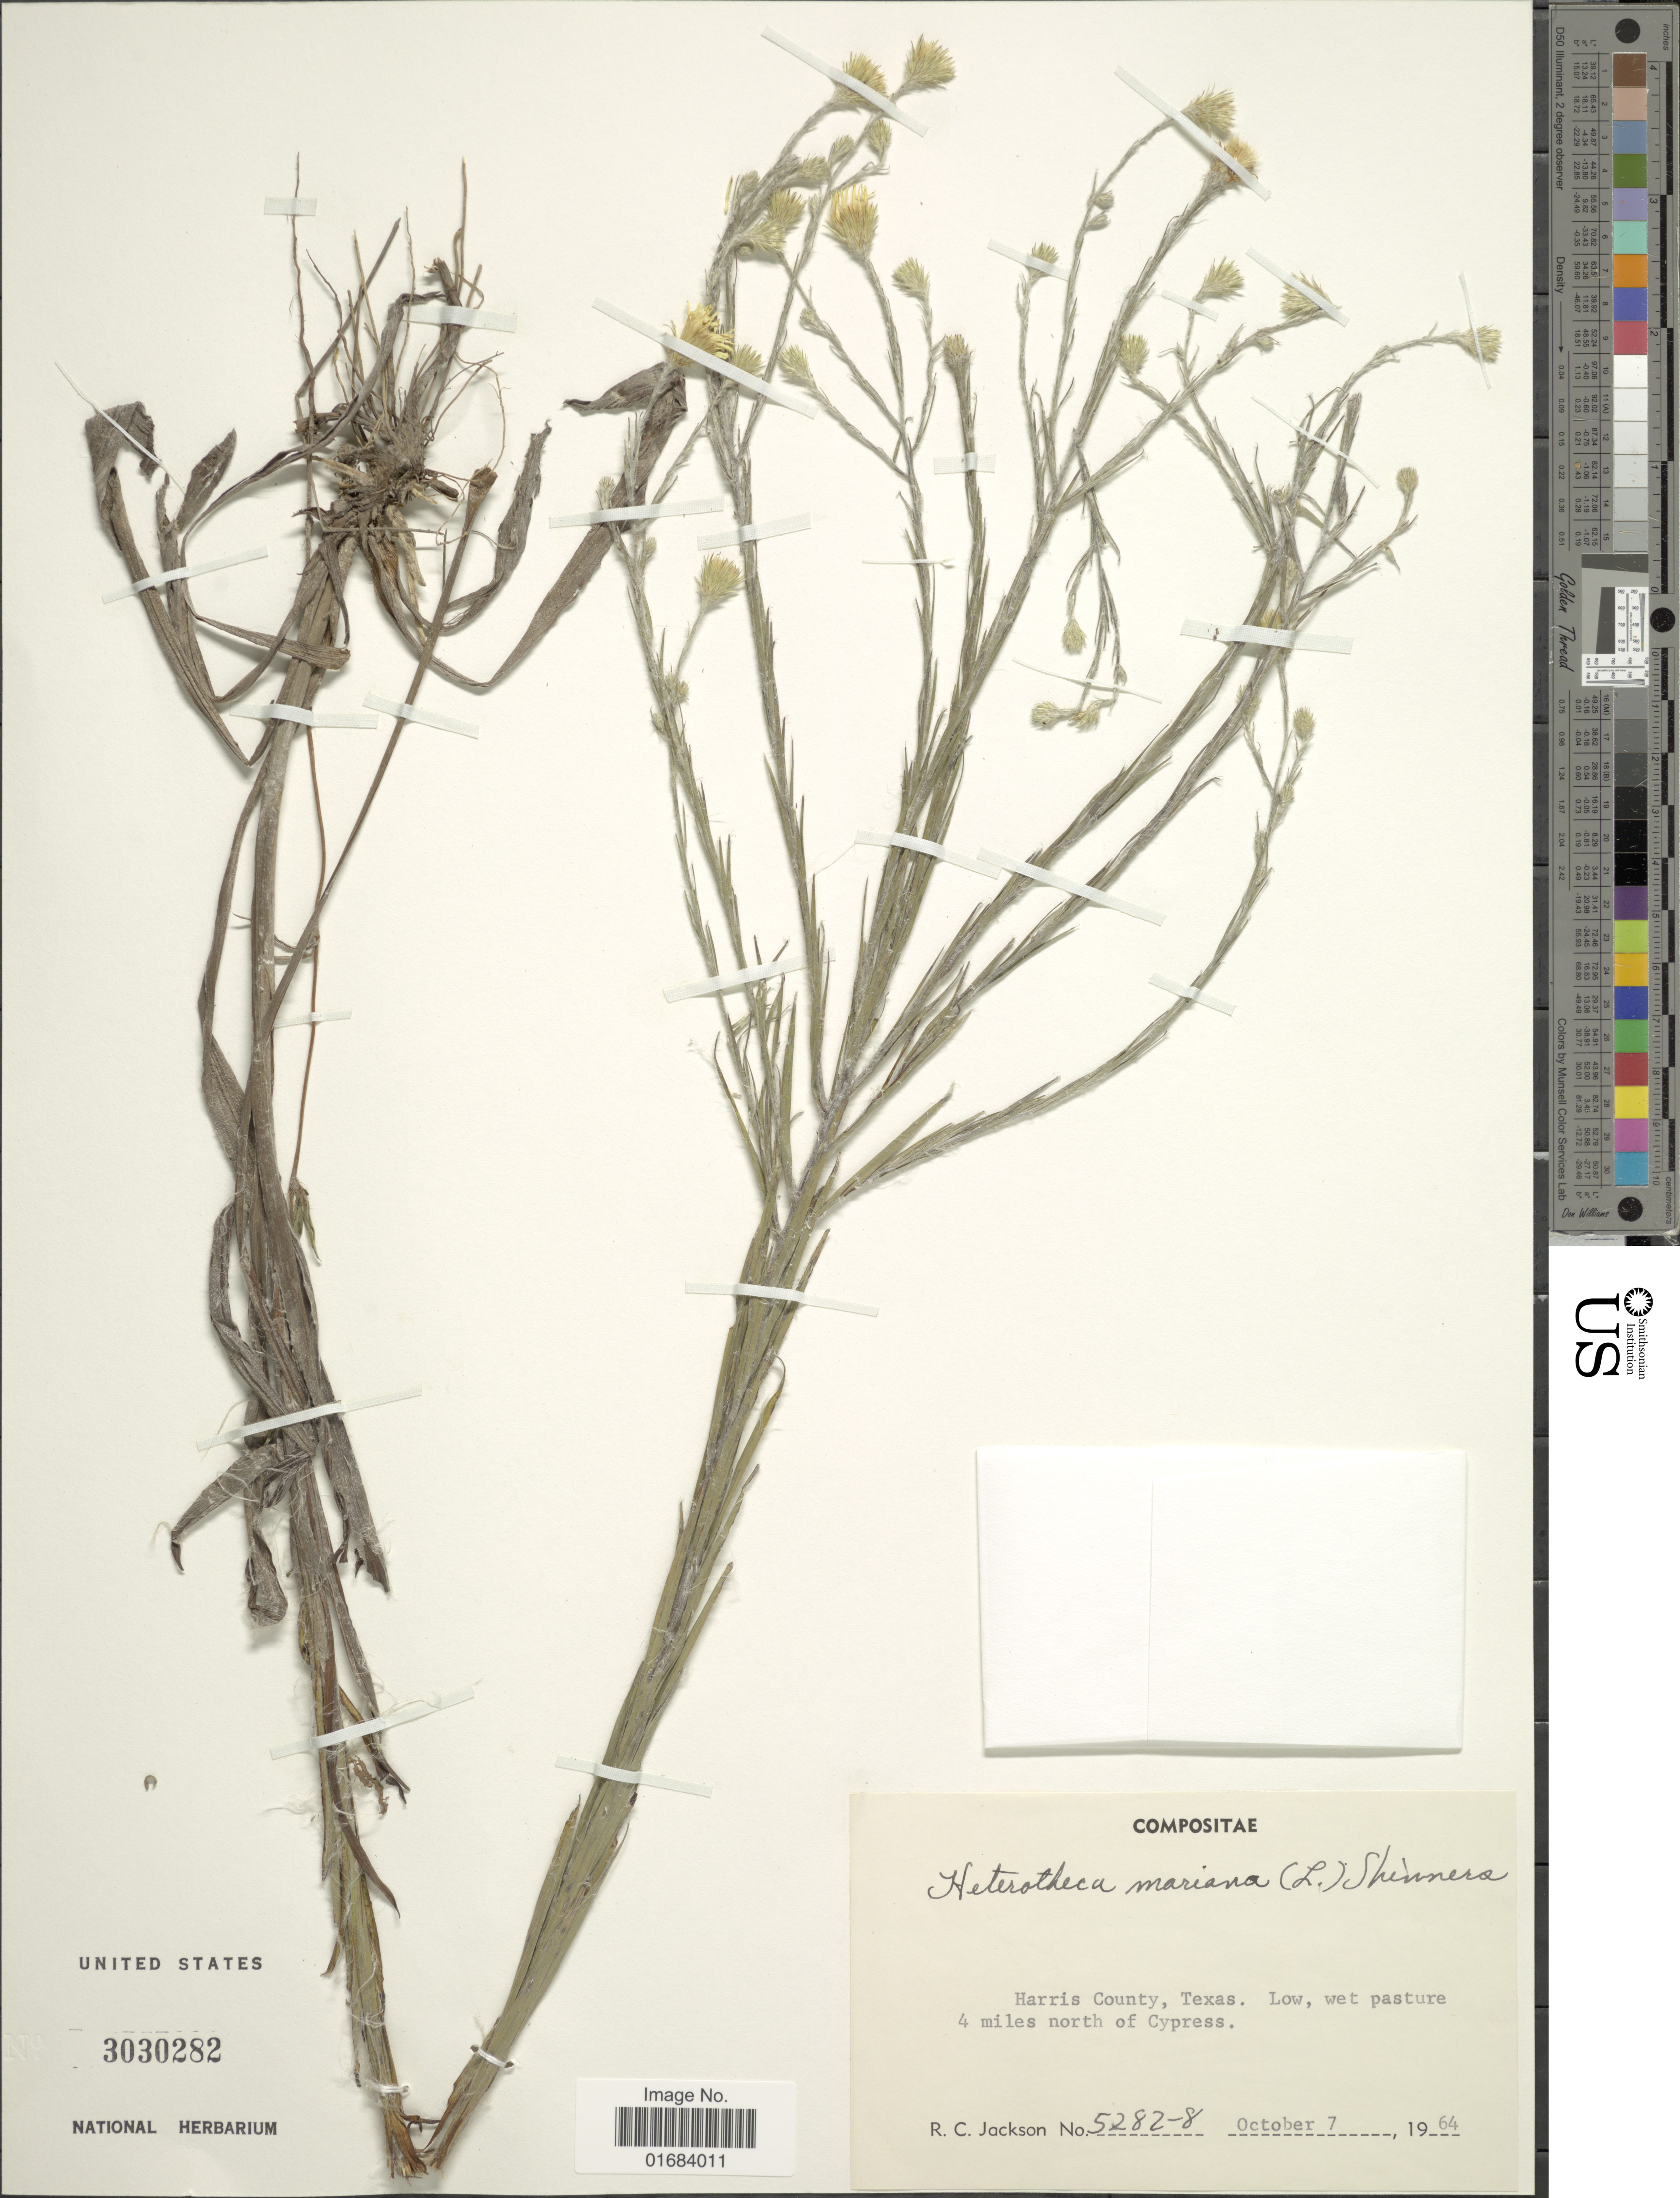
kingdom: Plantae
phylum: Tracheophyta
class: Magnoliopsida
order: Asterales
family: Asteraceae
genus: Pityopsis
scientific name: Pityopsis microcephala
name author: Small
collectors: R. C. Jackson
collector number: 5282-8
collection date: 1964-10-07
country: United States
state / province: Texas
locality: Harris County, 4 miles north of Cypress.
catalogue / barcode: US 3030282